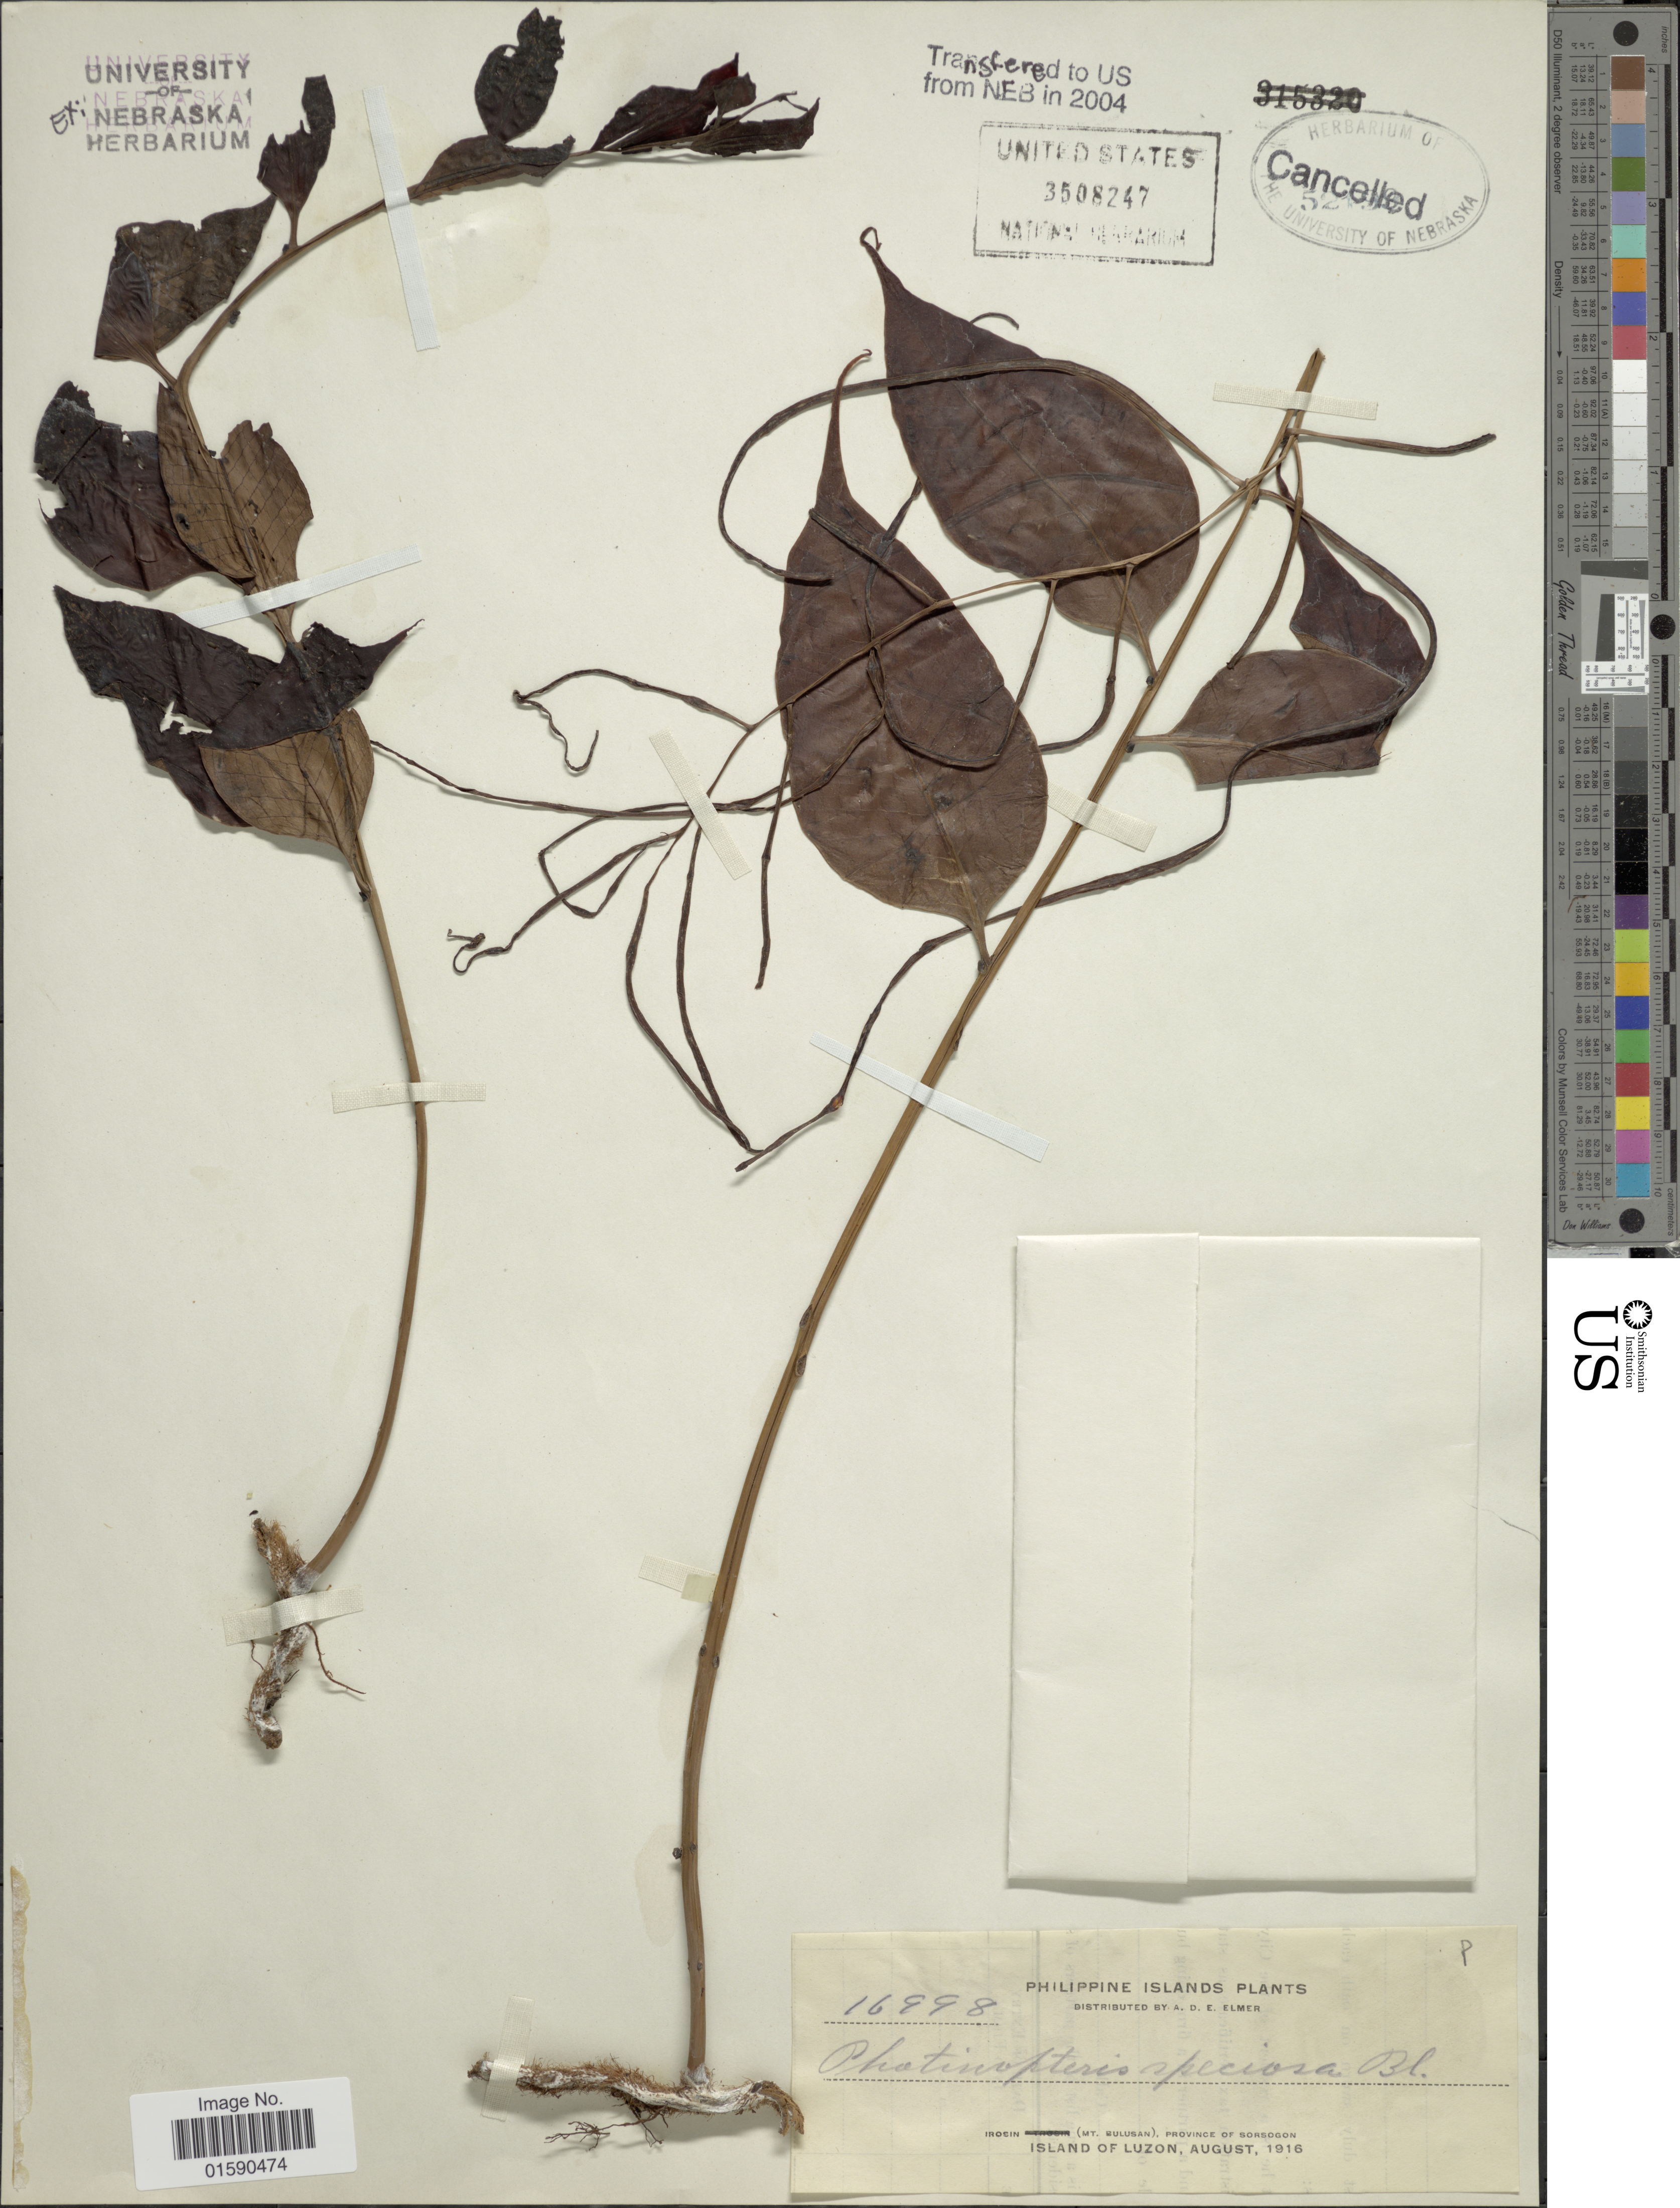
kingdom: Plantae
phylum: Tracheophyta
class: Polypodiopsida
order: Polypodiales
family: Polypodiaceae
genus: Aglaomorpha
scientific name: Aglaomorpha speciosa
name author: (Blume) M.C. Roos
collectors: A. D. E. Elmer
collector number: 16998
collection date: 1916-08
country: Philippines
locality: Irosin (Mt. Bulusan), Province of Sorsogon, Island of Luzon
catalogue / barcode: US 3508247